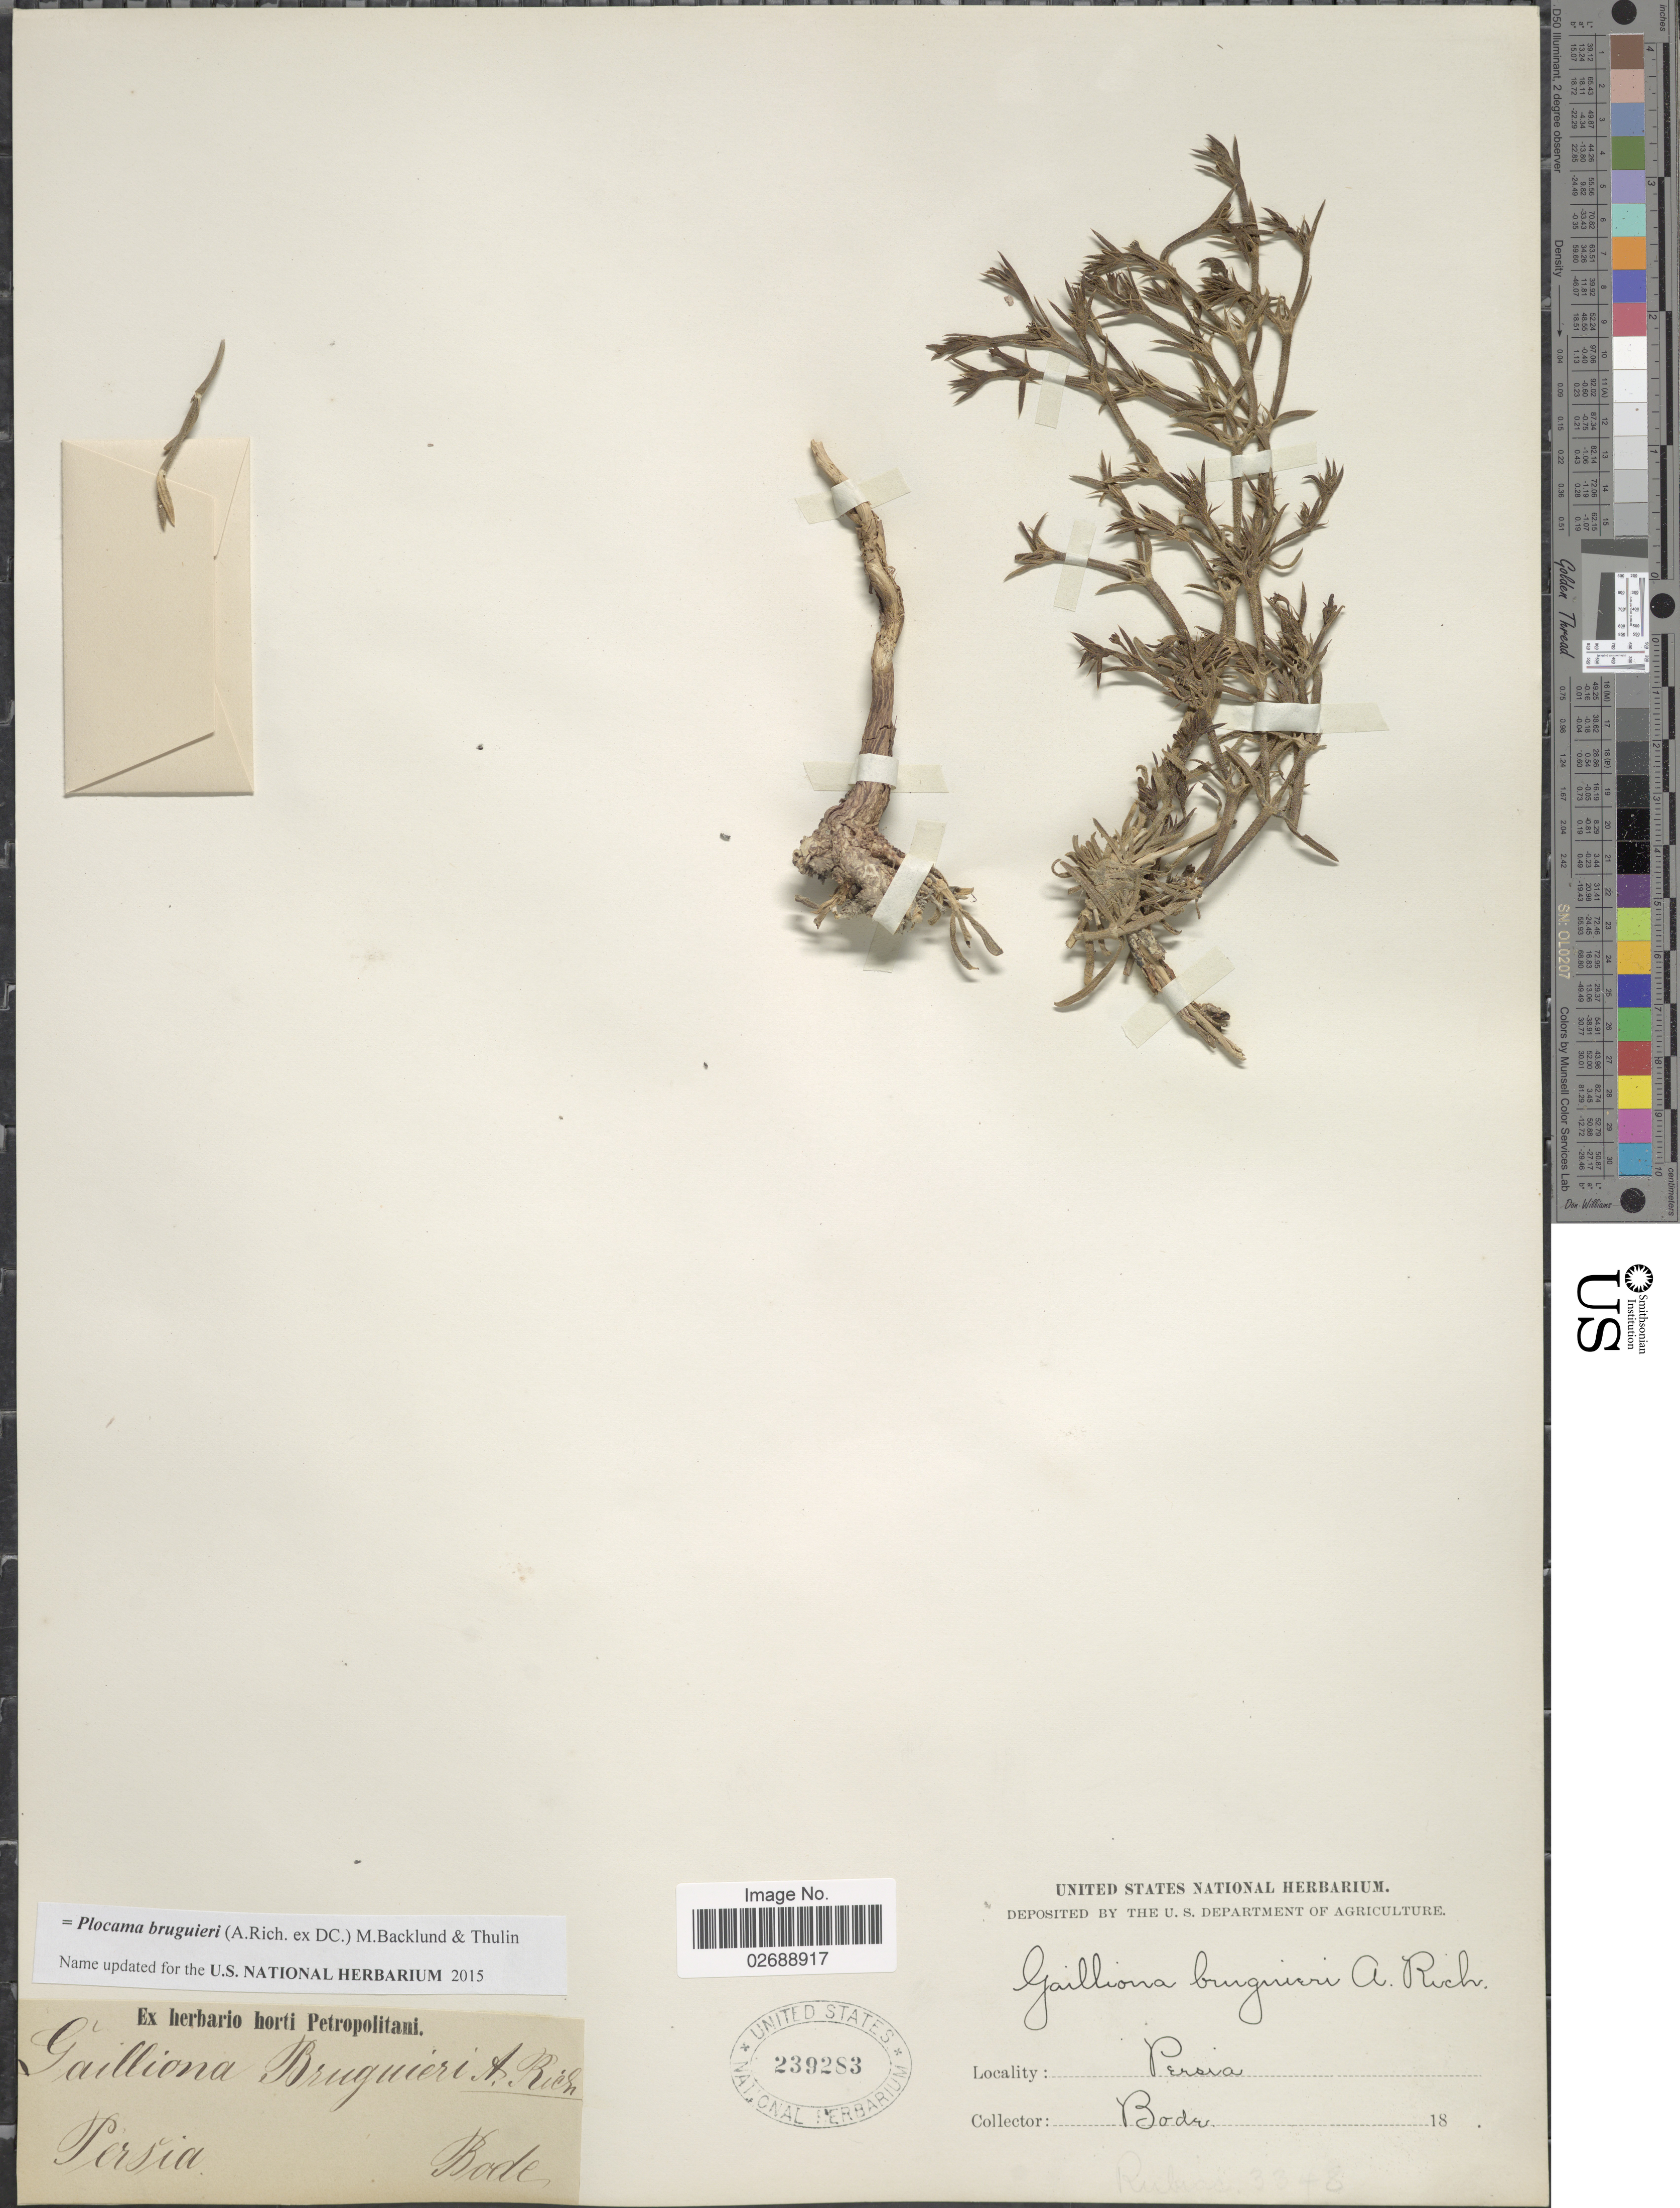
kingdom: Plantae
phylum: Tracheophyta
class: Magnoliopsida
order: Gentianales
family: Rubiaceae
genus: Plocama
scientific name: Plocama bruguieri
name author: (A. Rich. ex DC.) M.Backlund & Thulin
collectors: Bode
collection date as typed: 18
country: Iran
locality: Persia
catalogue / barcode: US 239283